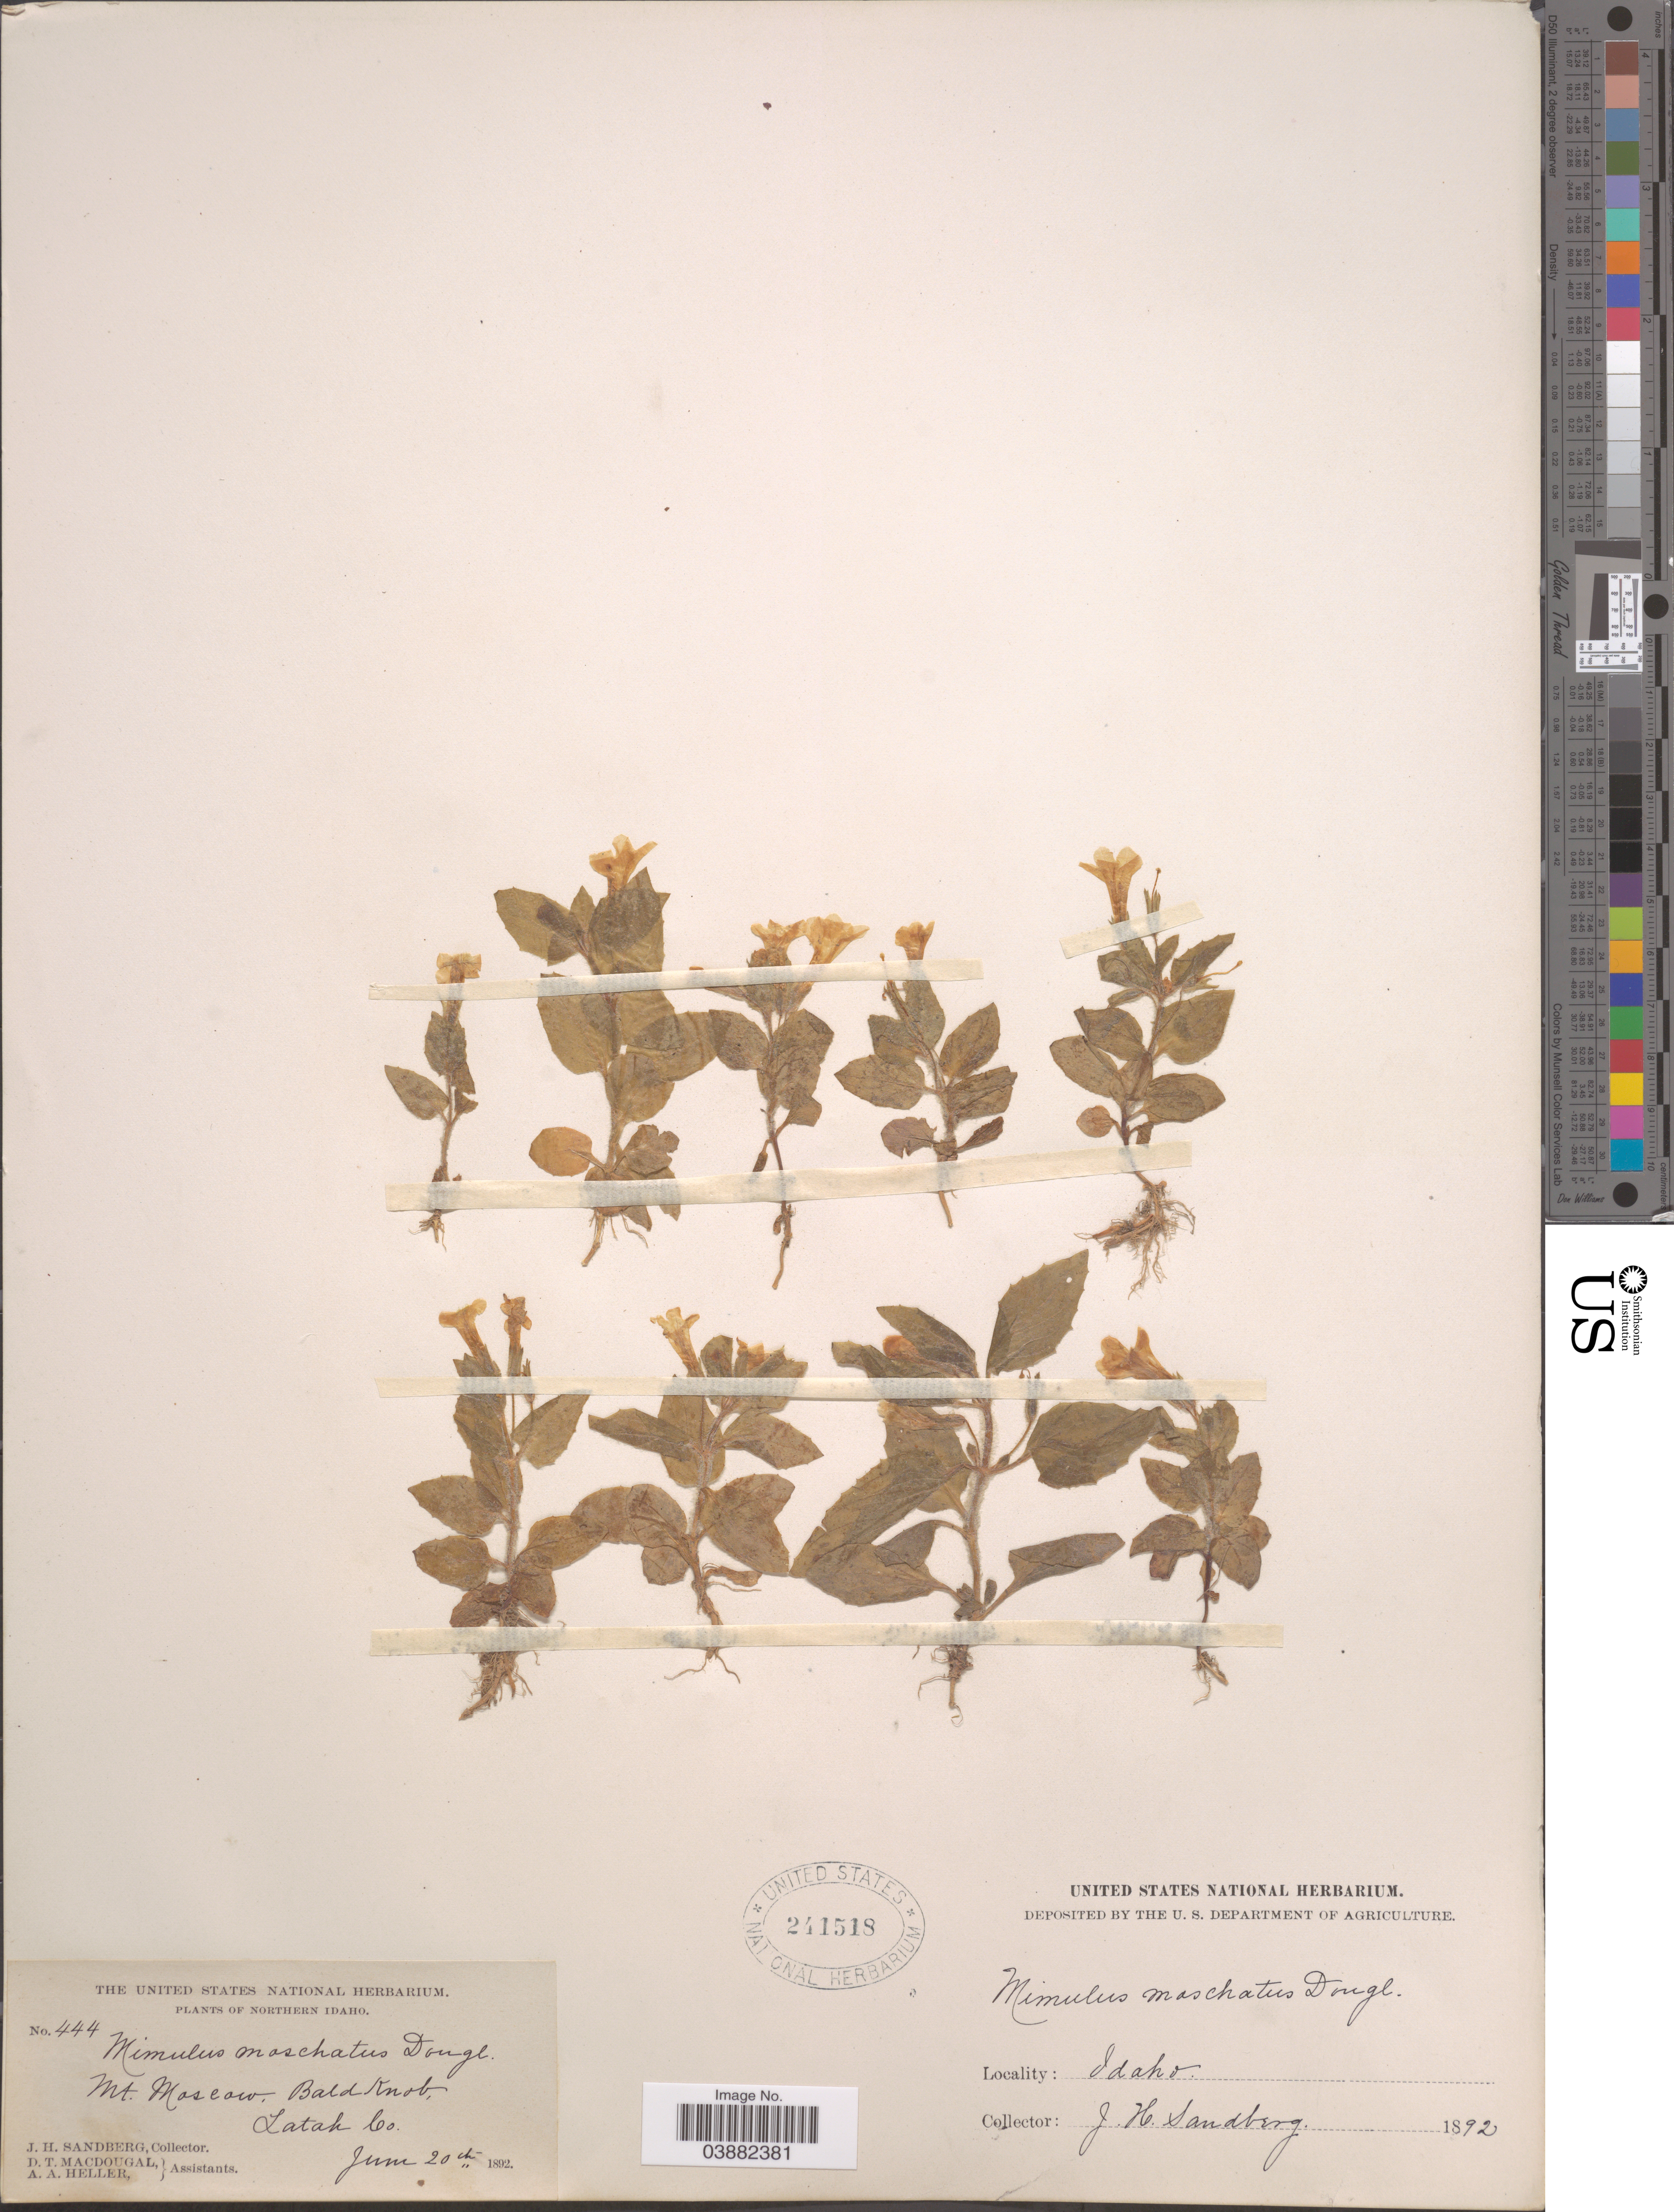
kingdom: Plantae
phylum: Tracheophyta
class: Magnoliopsida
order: Lamiales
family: Phrymaceae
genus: Mimulus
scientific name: Mimulus moschatus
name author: Douglas ex Lindl.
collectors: J. H. Sandberg, D. T. MacDougal & A. A. Heller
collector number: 444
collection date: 1892-06-20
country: United States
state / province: Idaho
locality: Northern Idaho. Mt. Moscow, Bald Knob, Latah Co.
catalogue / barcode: US 241518